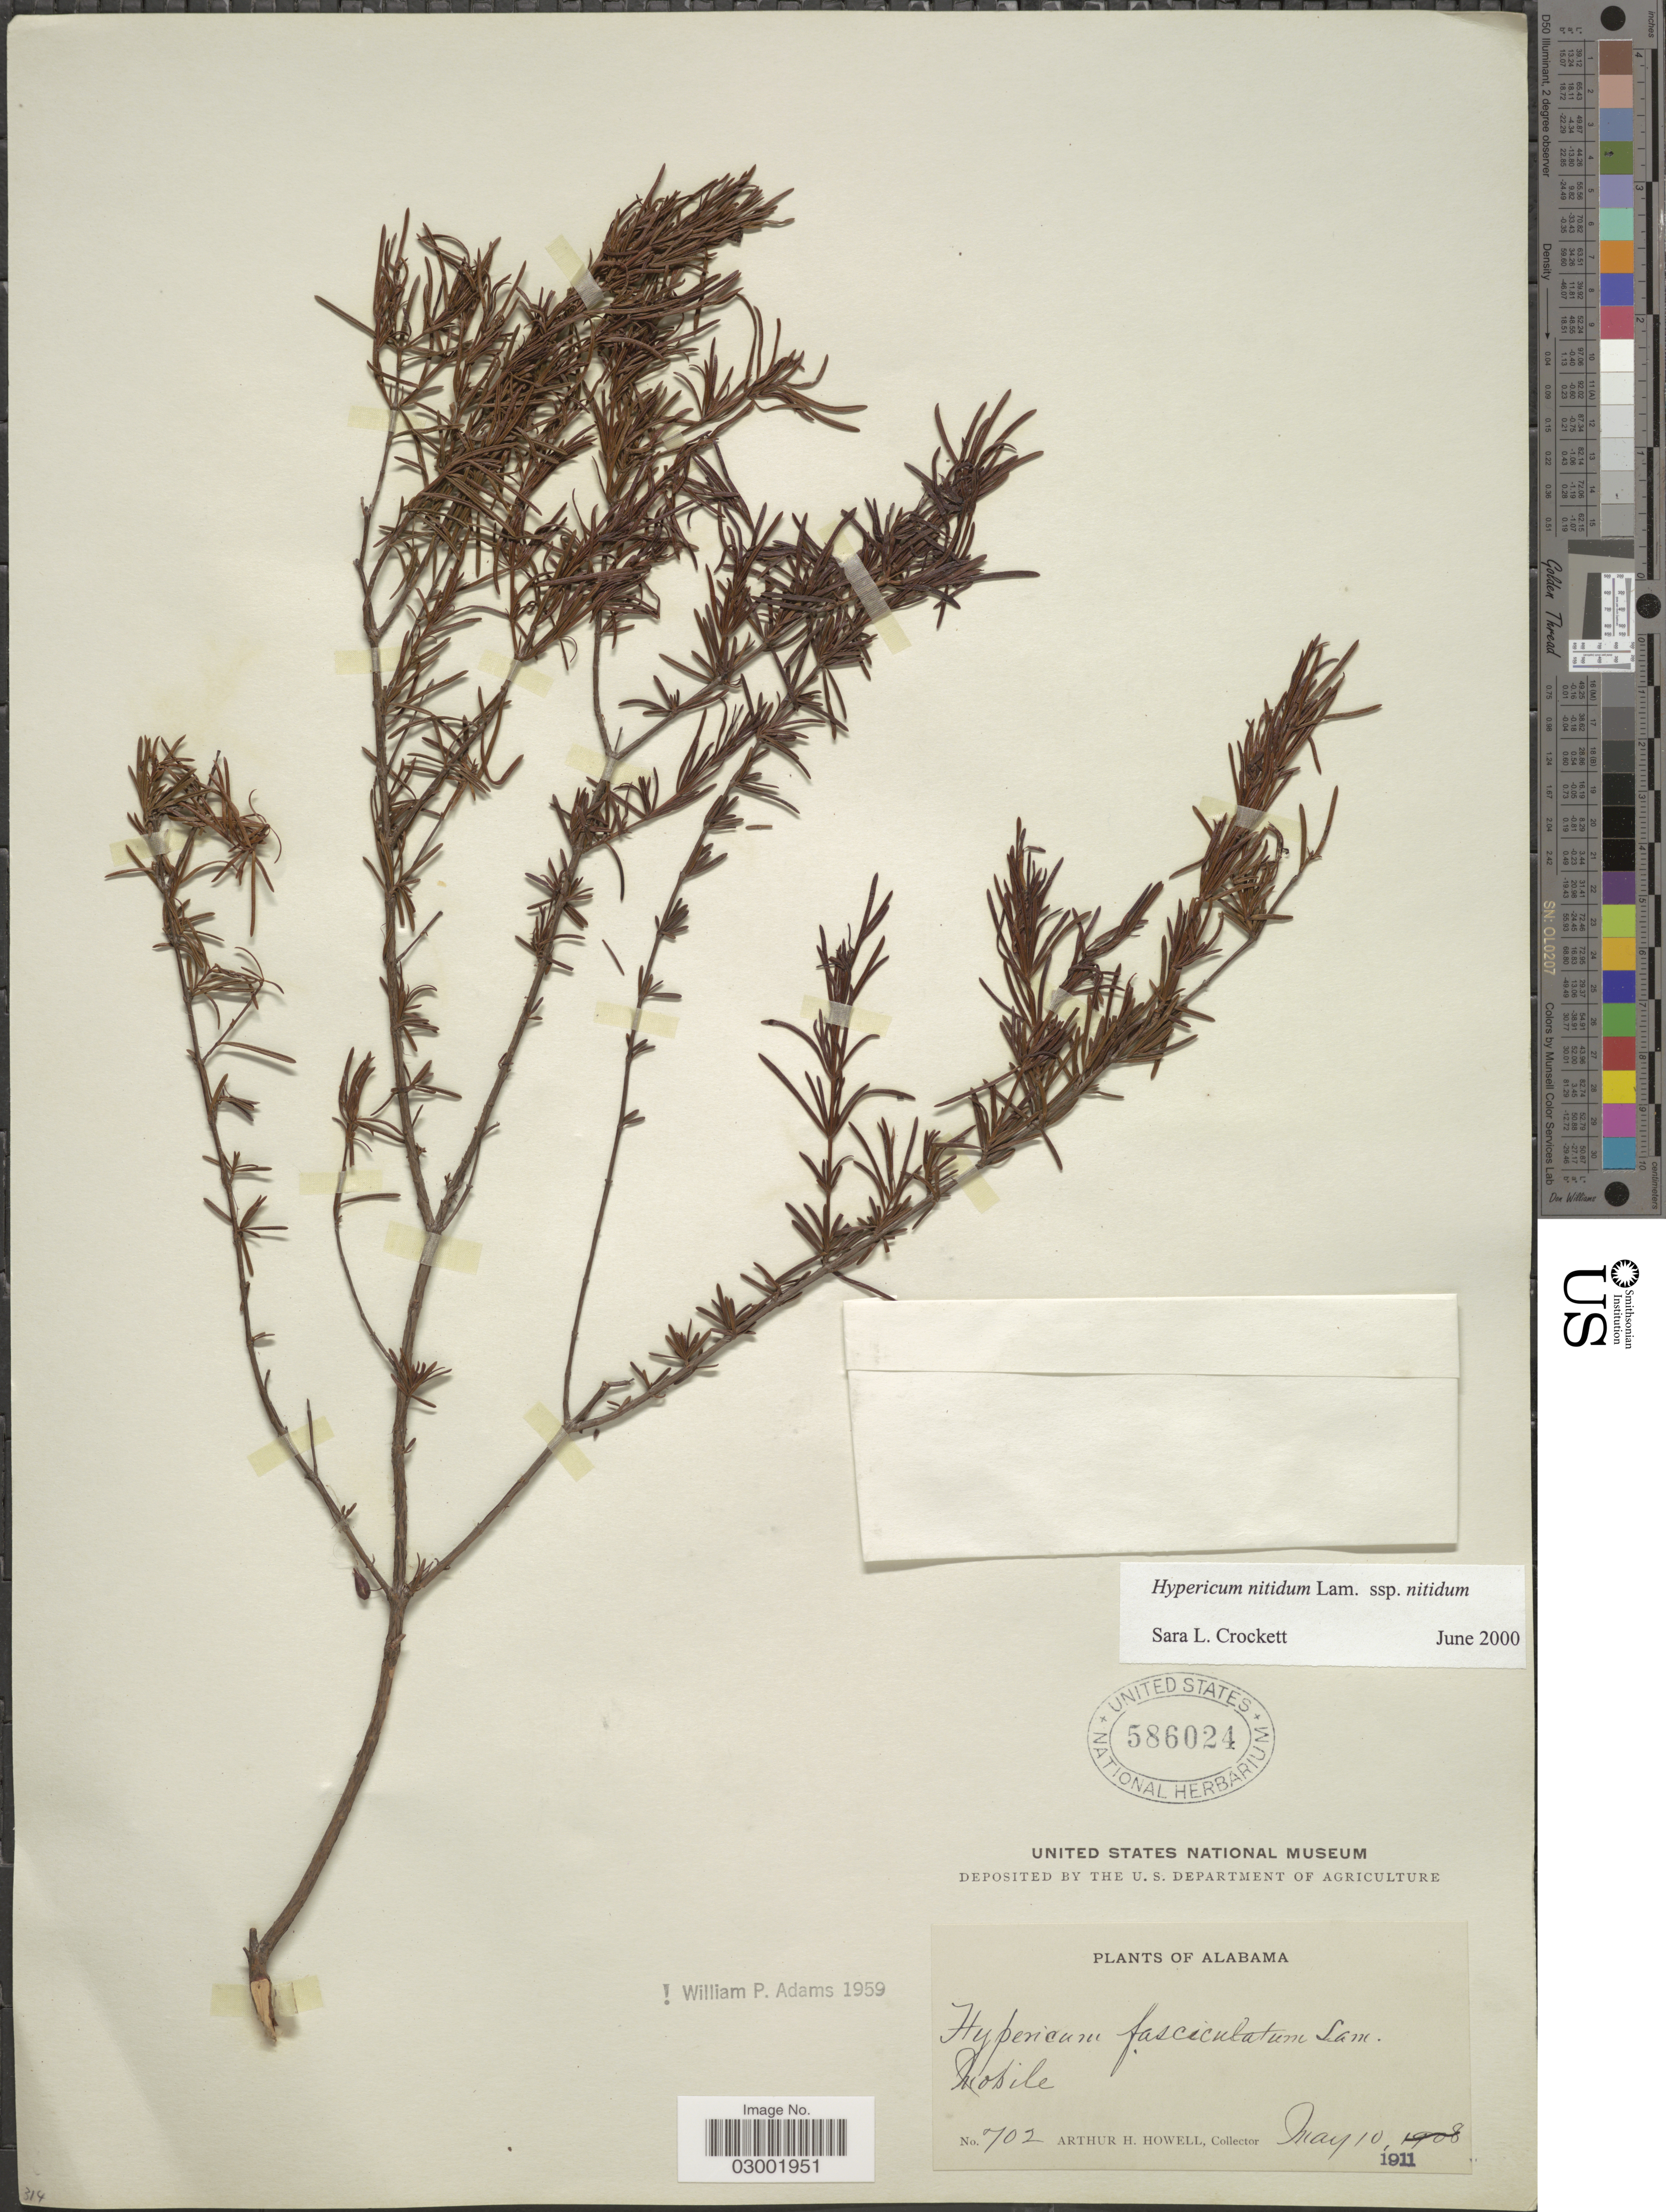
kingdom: Plantae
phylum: Tracheophyta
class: Magnoliopsida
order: Malpighiales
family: Hypericaceae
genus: Hypericum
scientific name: Hypericum nitidum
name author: Lam.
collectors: A. H. Howell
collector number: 702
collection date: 1911-05-10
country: United States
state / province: Alabama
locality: Mobile.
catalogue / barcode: US 586024